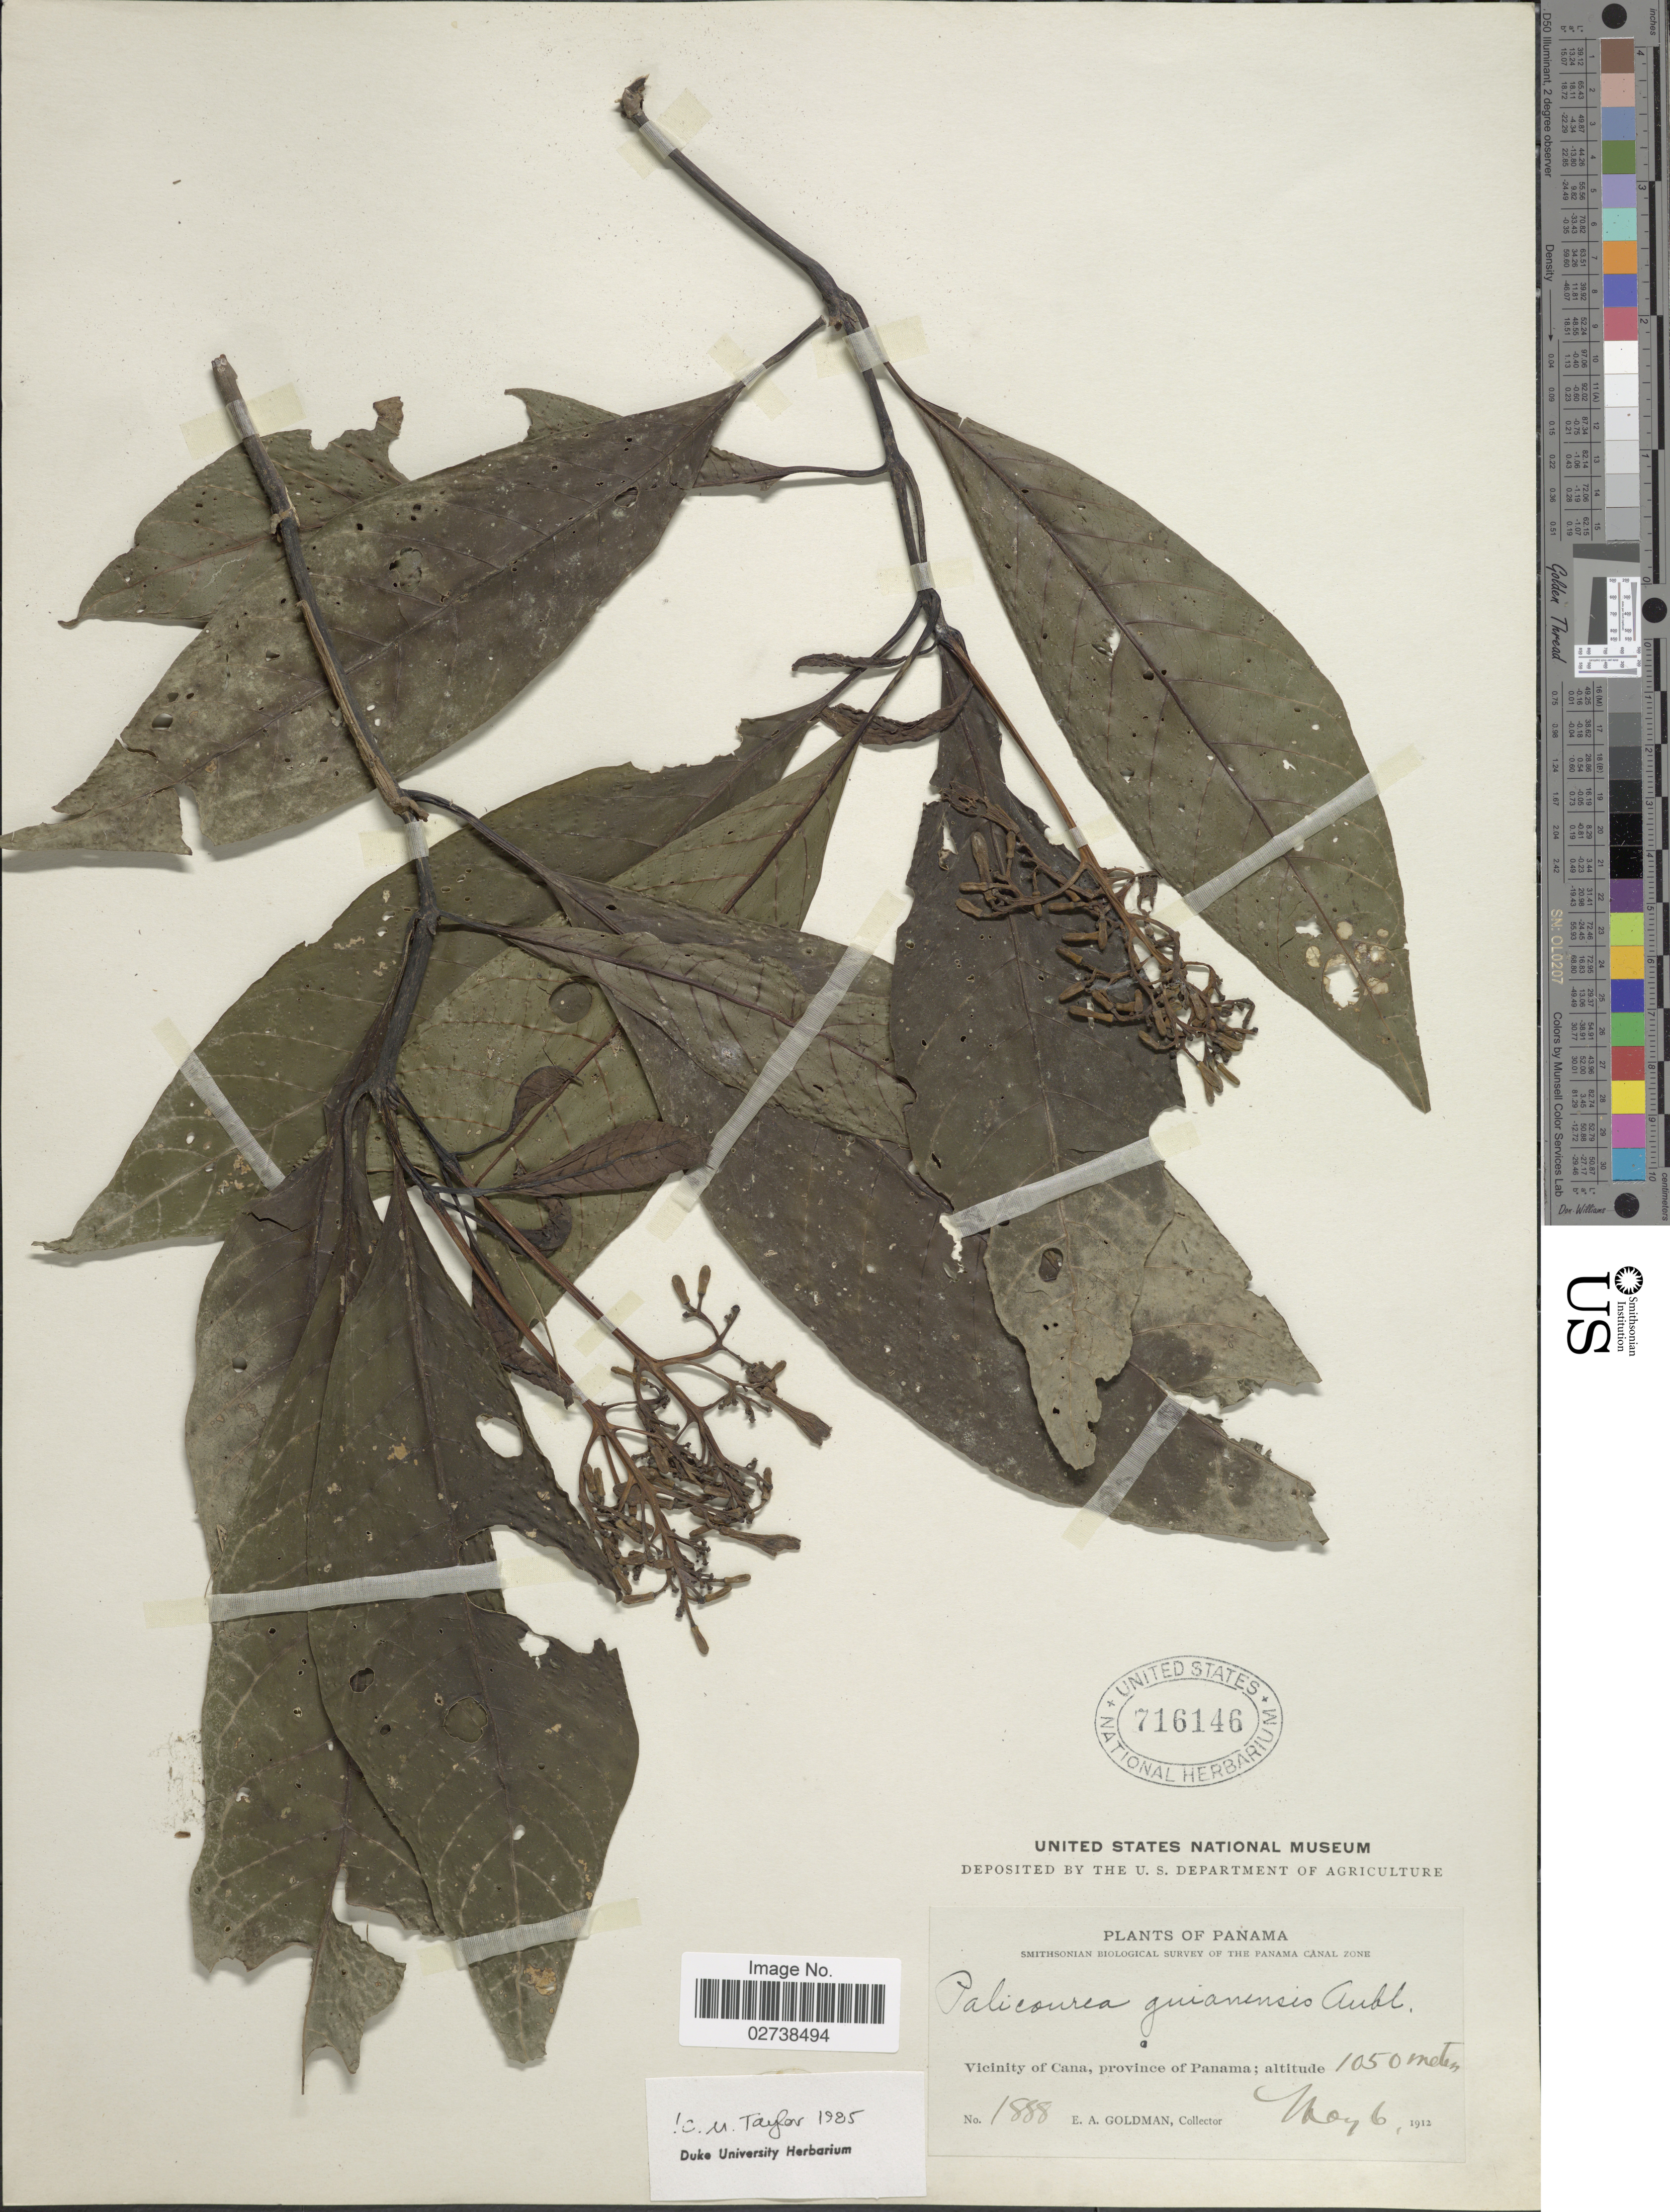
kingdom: Plantae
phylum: Tracheophyta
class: Magnoliopsida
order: Gentianales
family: Rubiaceae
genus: Palicourea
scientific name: Palicourea guianensis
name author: Aubl.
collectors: E. A. Goldman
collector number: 1888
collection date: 1912-05-06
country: Panama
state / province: Panamá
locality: Vicinity of Cana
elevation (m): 1050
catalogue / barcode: US 716146